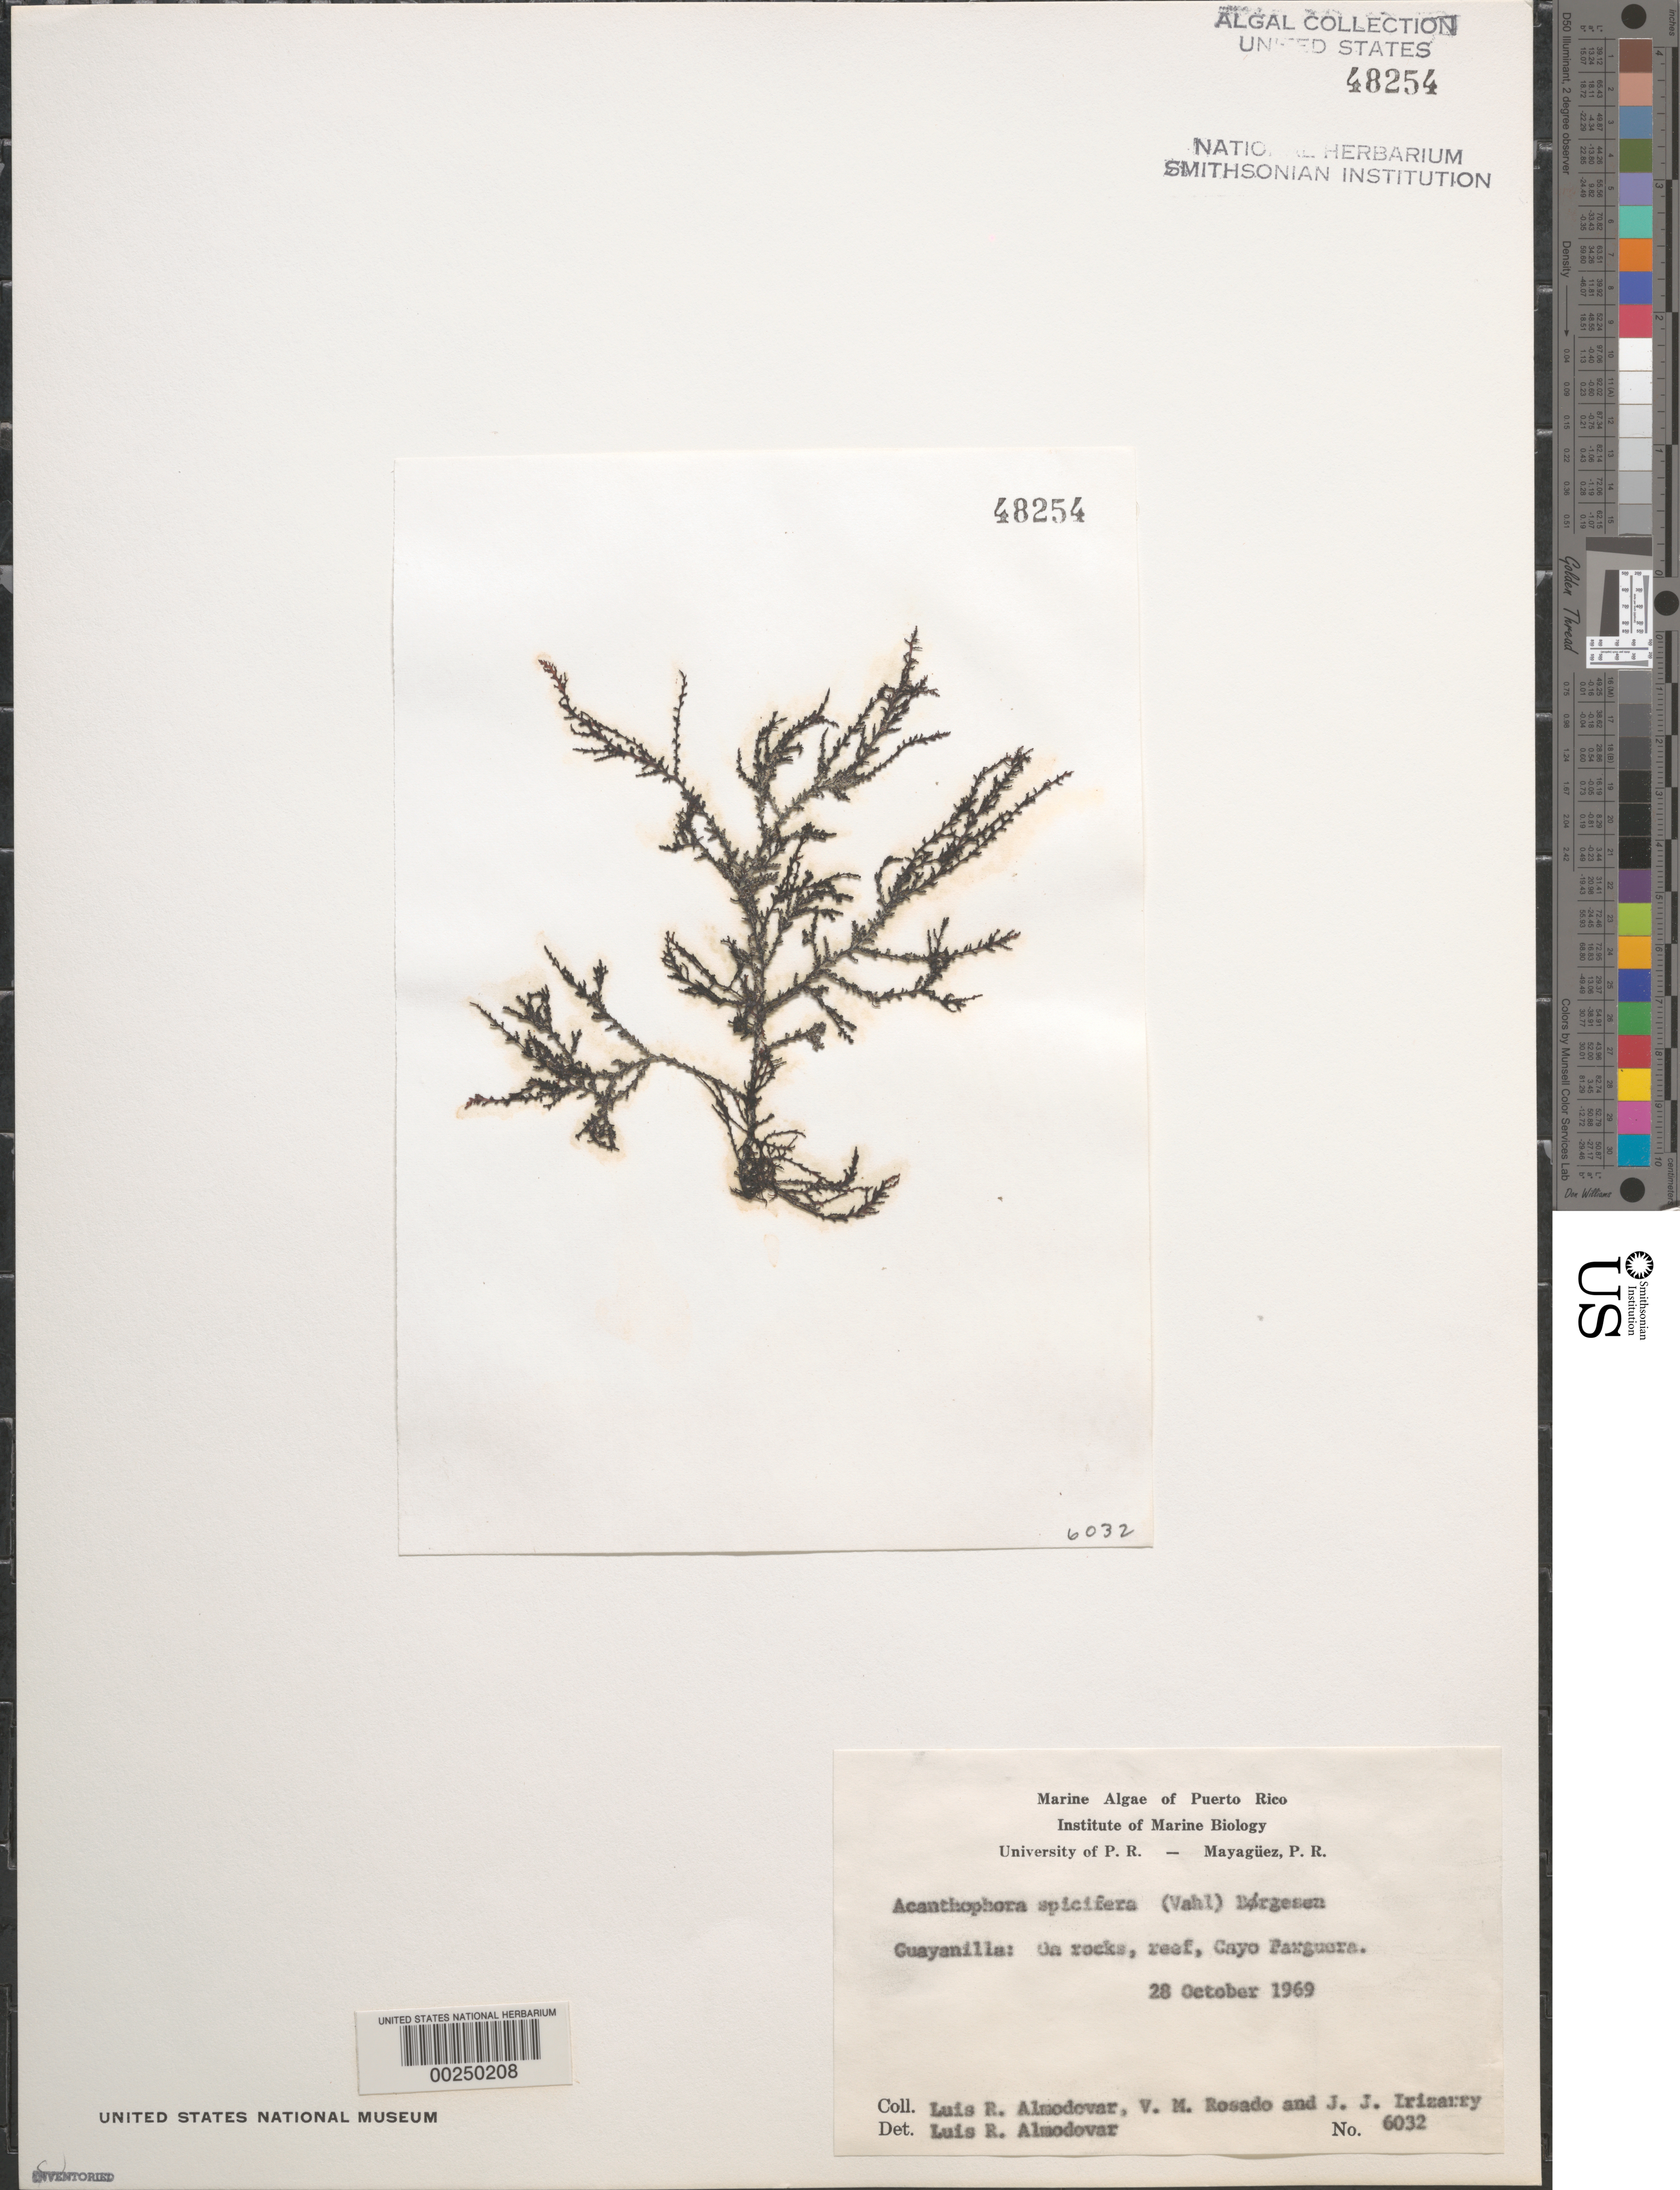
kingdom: Plantae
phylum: Rhodophyta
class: Florideophyceae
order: Ceramiales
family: Rhodomelaceae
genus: Acanthophora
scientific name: Acanthophora spicifera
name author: (Vahl) Børgesen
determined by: Almodovar, L. R.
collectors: L. Almodovar, V. Rosado & J. Irizarry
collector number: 6032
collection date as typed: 28 Oct 1969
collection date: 1969-10-28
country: Puerto Rico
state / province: Guayanilla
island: Cayo Parguera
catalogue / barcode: US 48254